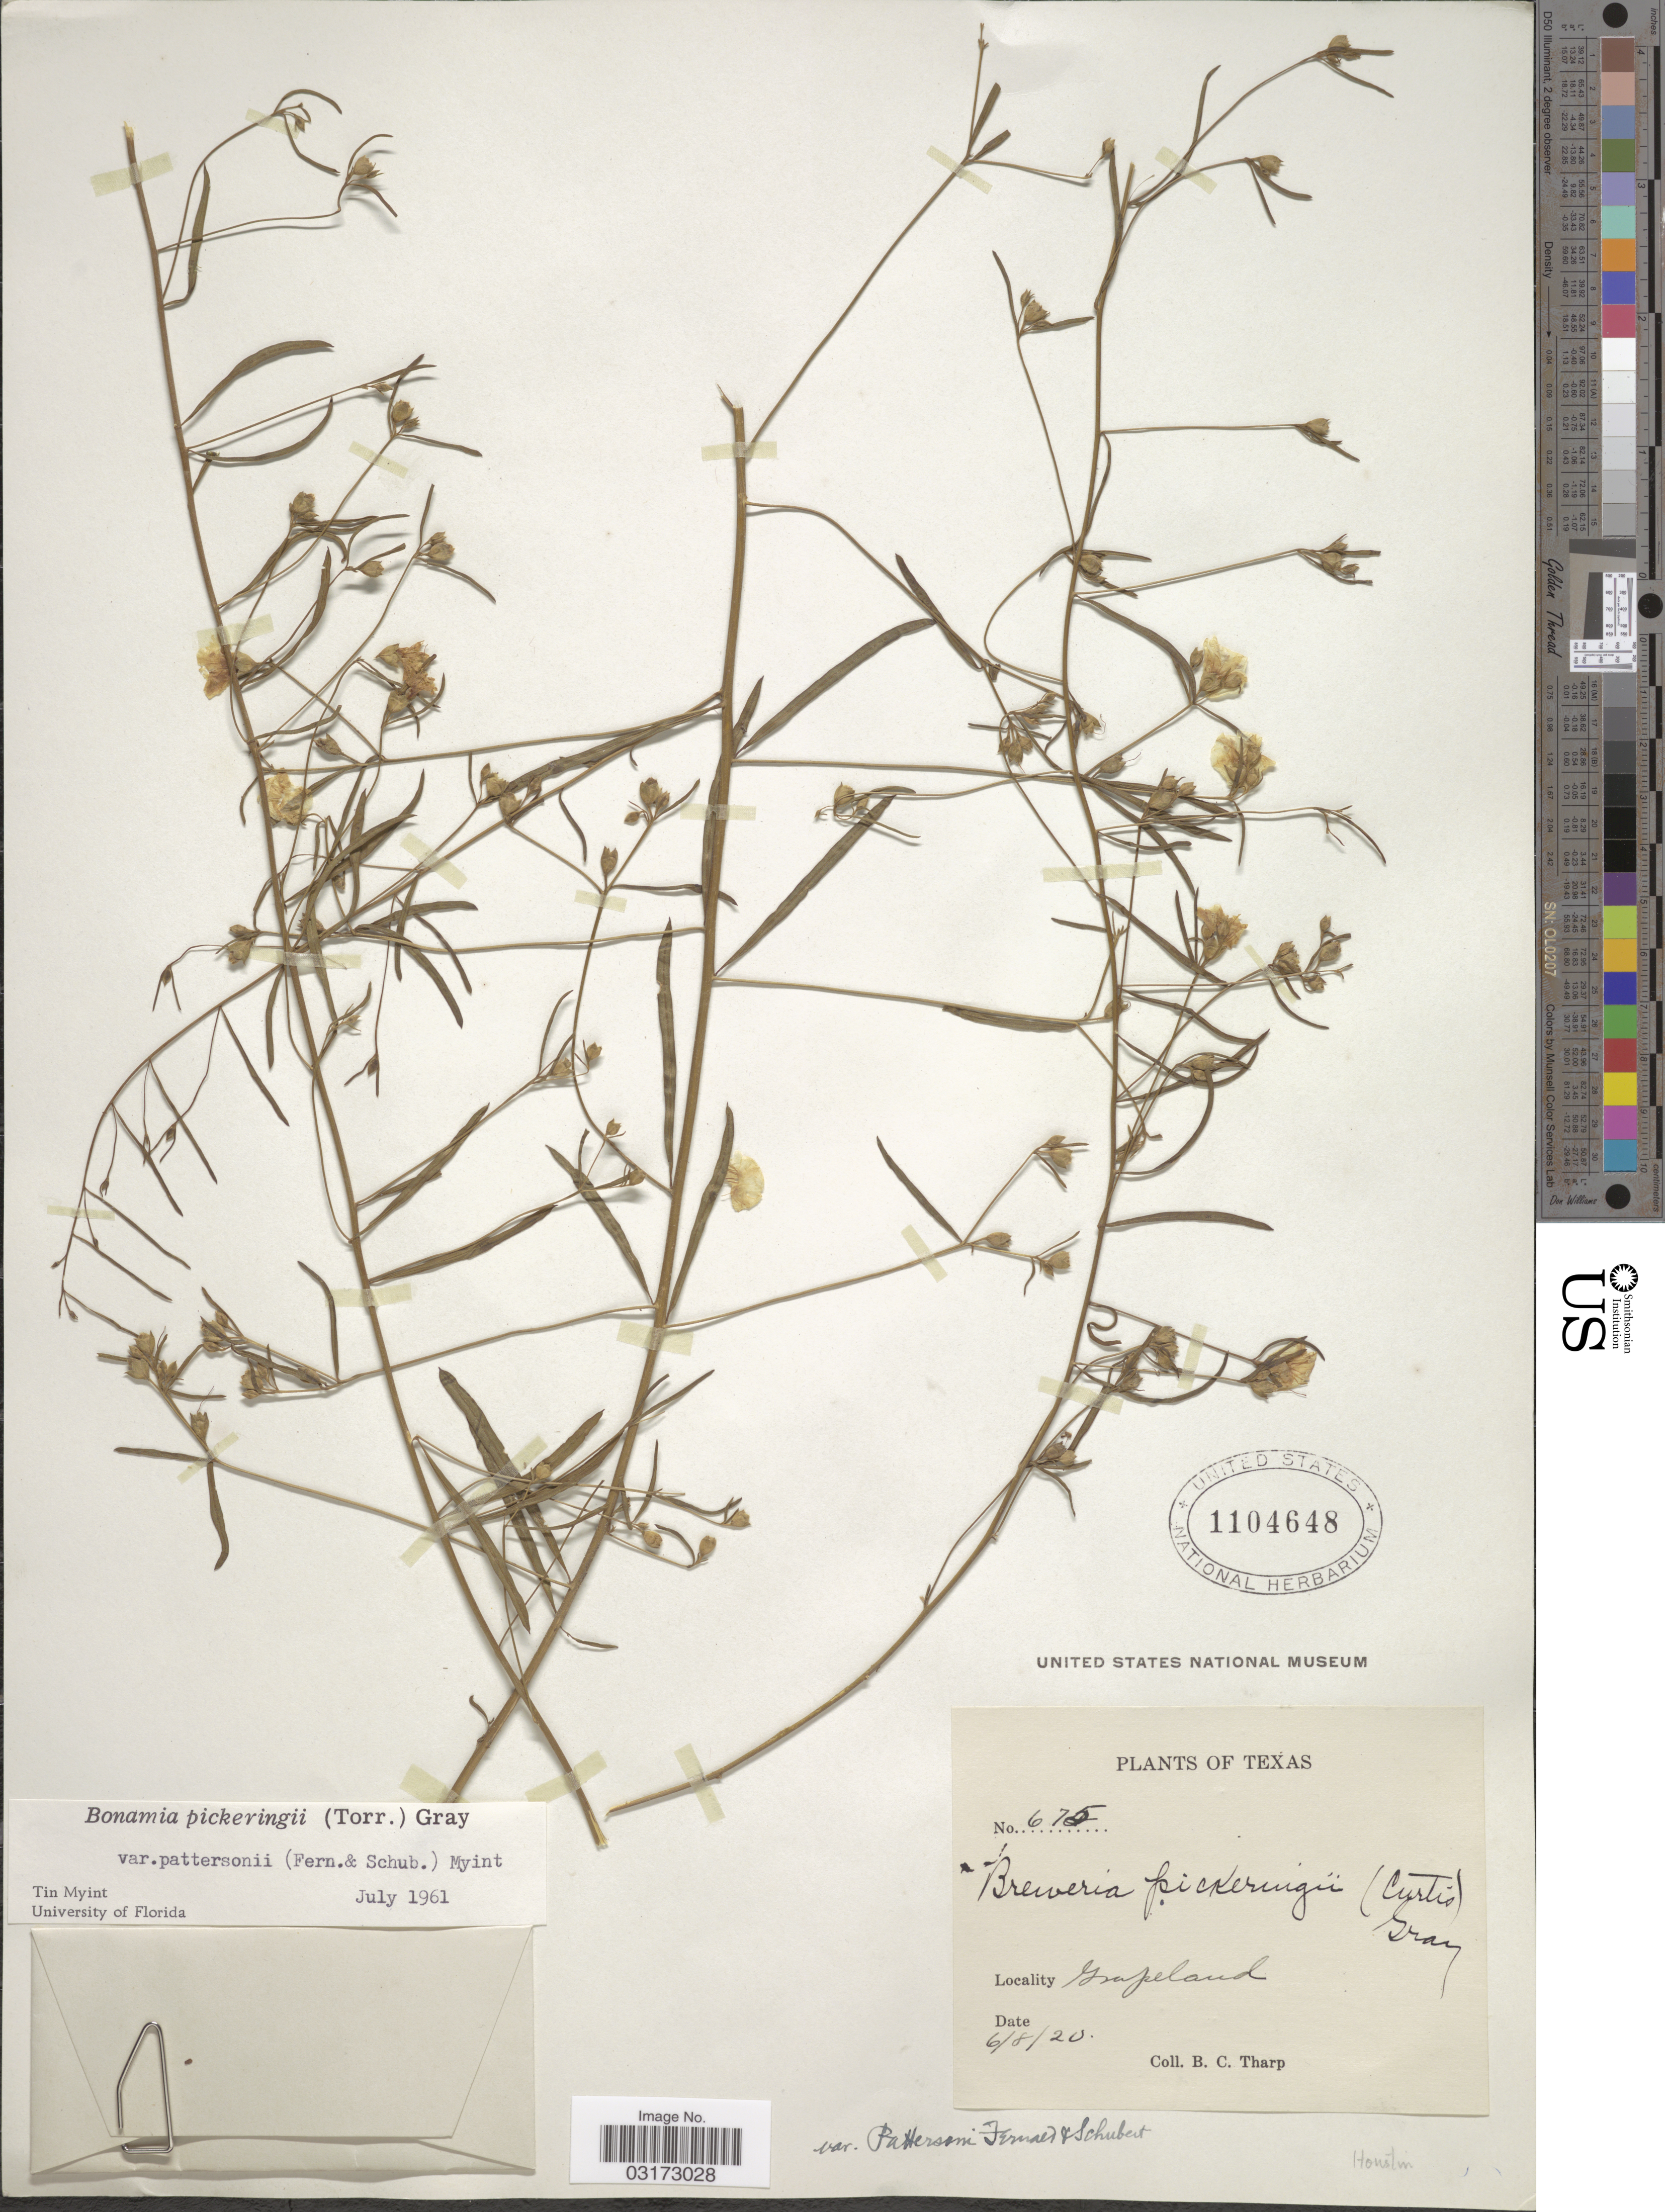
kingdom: Plantae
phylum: Tracheophyta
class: Magnoliopsida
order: Solanales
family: Convolvulaceae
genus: Stylisma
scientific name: Stylisma pickeringii var. pattersonii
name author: (Fernald & B.G. Schub.) Myint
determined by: Strong, Mark T., (BOT), Smithsonian Institution - National Museum of Natural History (UNITED STATES)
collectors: B. C. Tharp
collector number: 675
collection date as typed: Transcribed d/m/y: 8/6/20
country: United States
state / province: Texas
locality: Grapeland.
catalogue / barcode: US 1104648